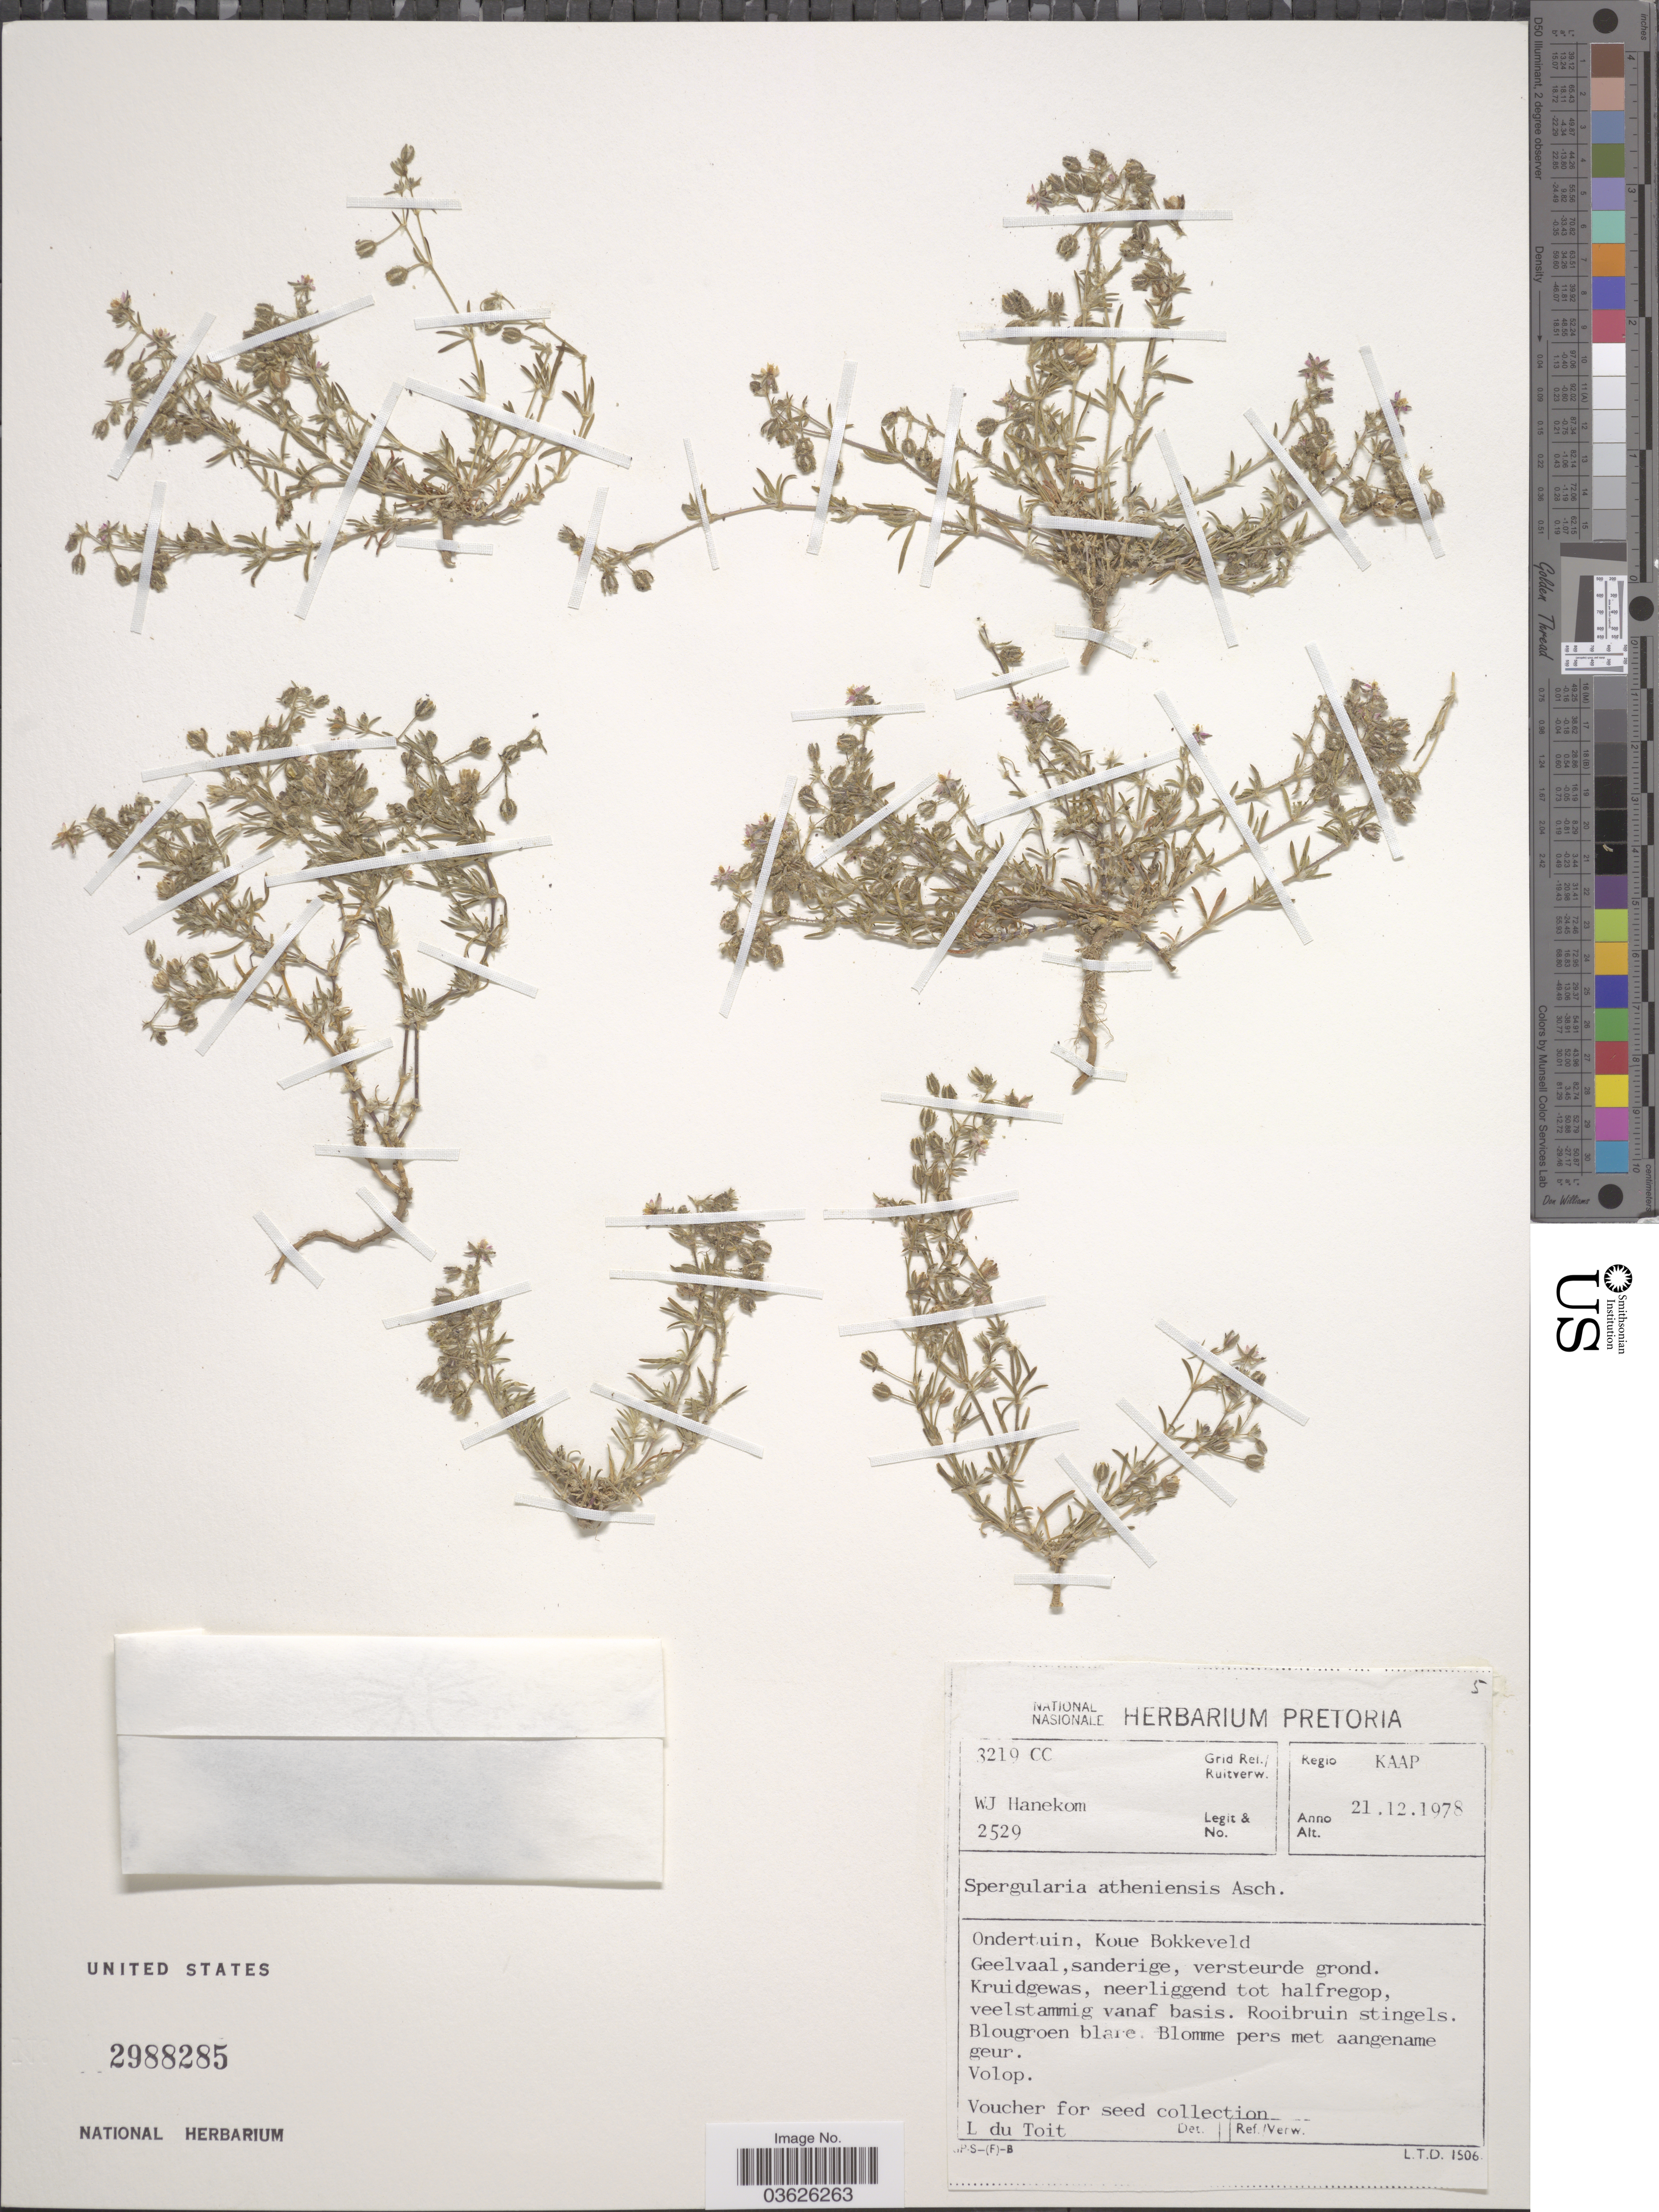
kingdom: Plantae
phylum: Tracheophyta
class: Magnoliopsida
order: Caryophyllales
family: Caryophyllaceae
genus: Spergularia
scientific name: Spergularia atheniensis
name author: Aschers. & Schweinf.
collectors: W. Hanekom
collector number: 2529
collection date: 1978-12-21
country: South Africa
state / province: Western Cape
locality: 3219 CC Grid Ref./ Ruitverw. Regio KAAP. Ondertuin, Koue Bokkeveld.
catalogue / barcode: US 2988285